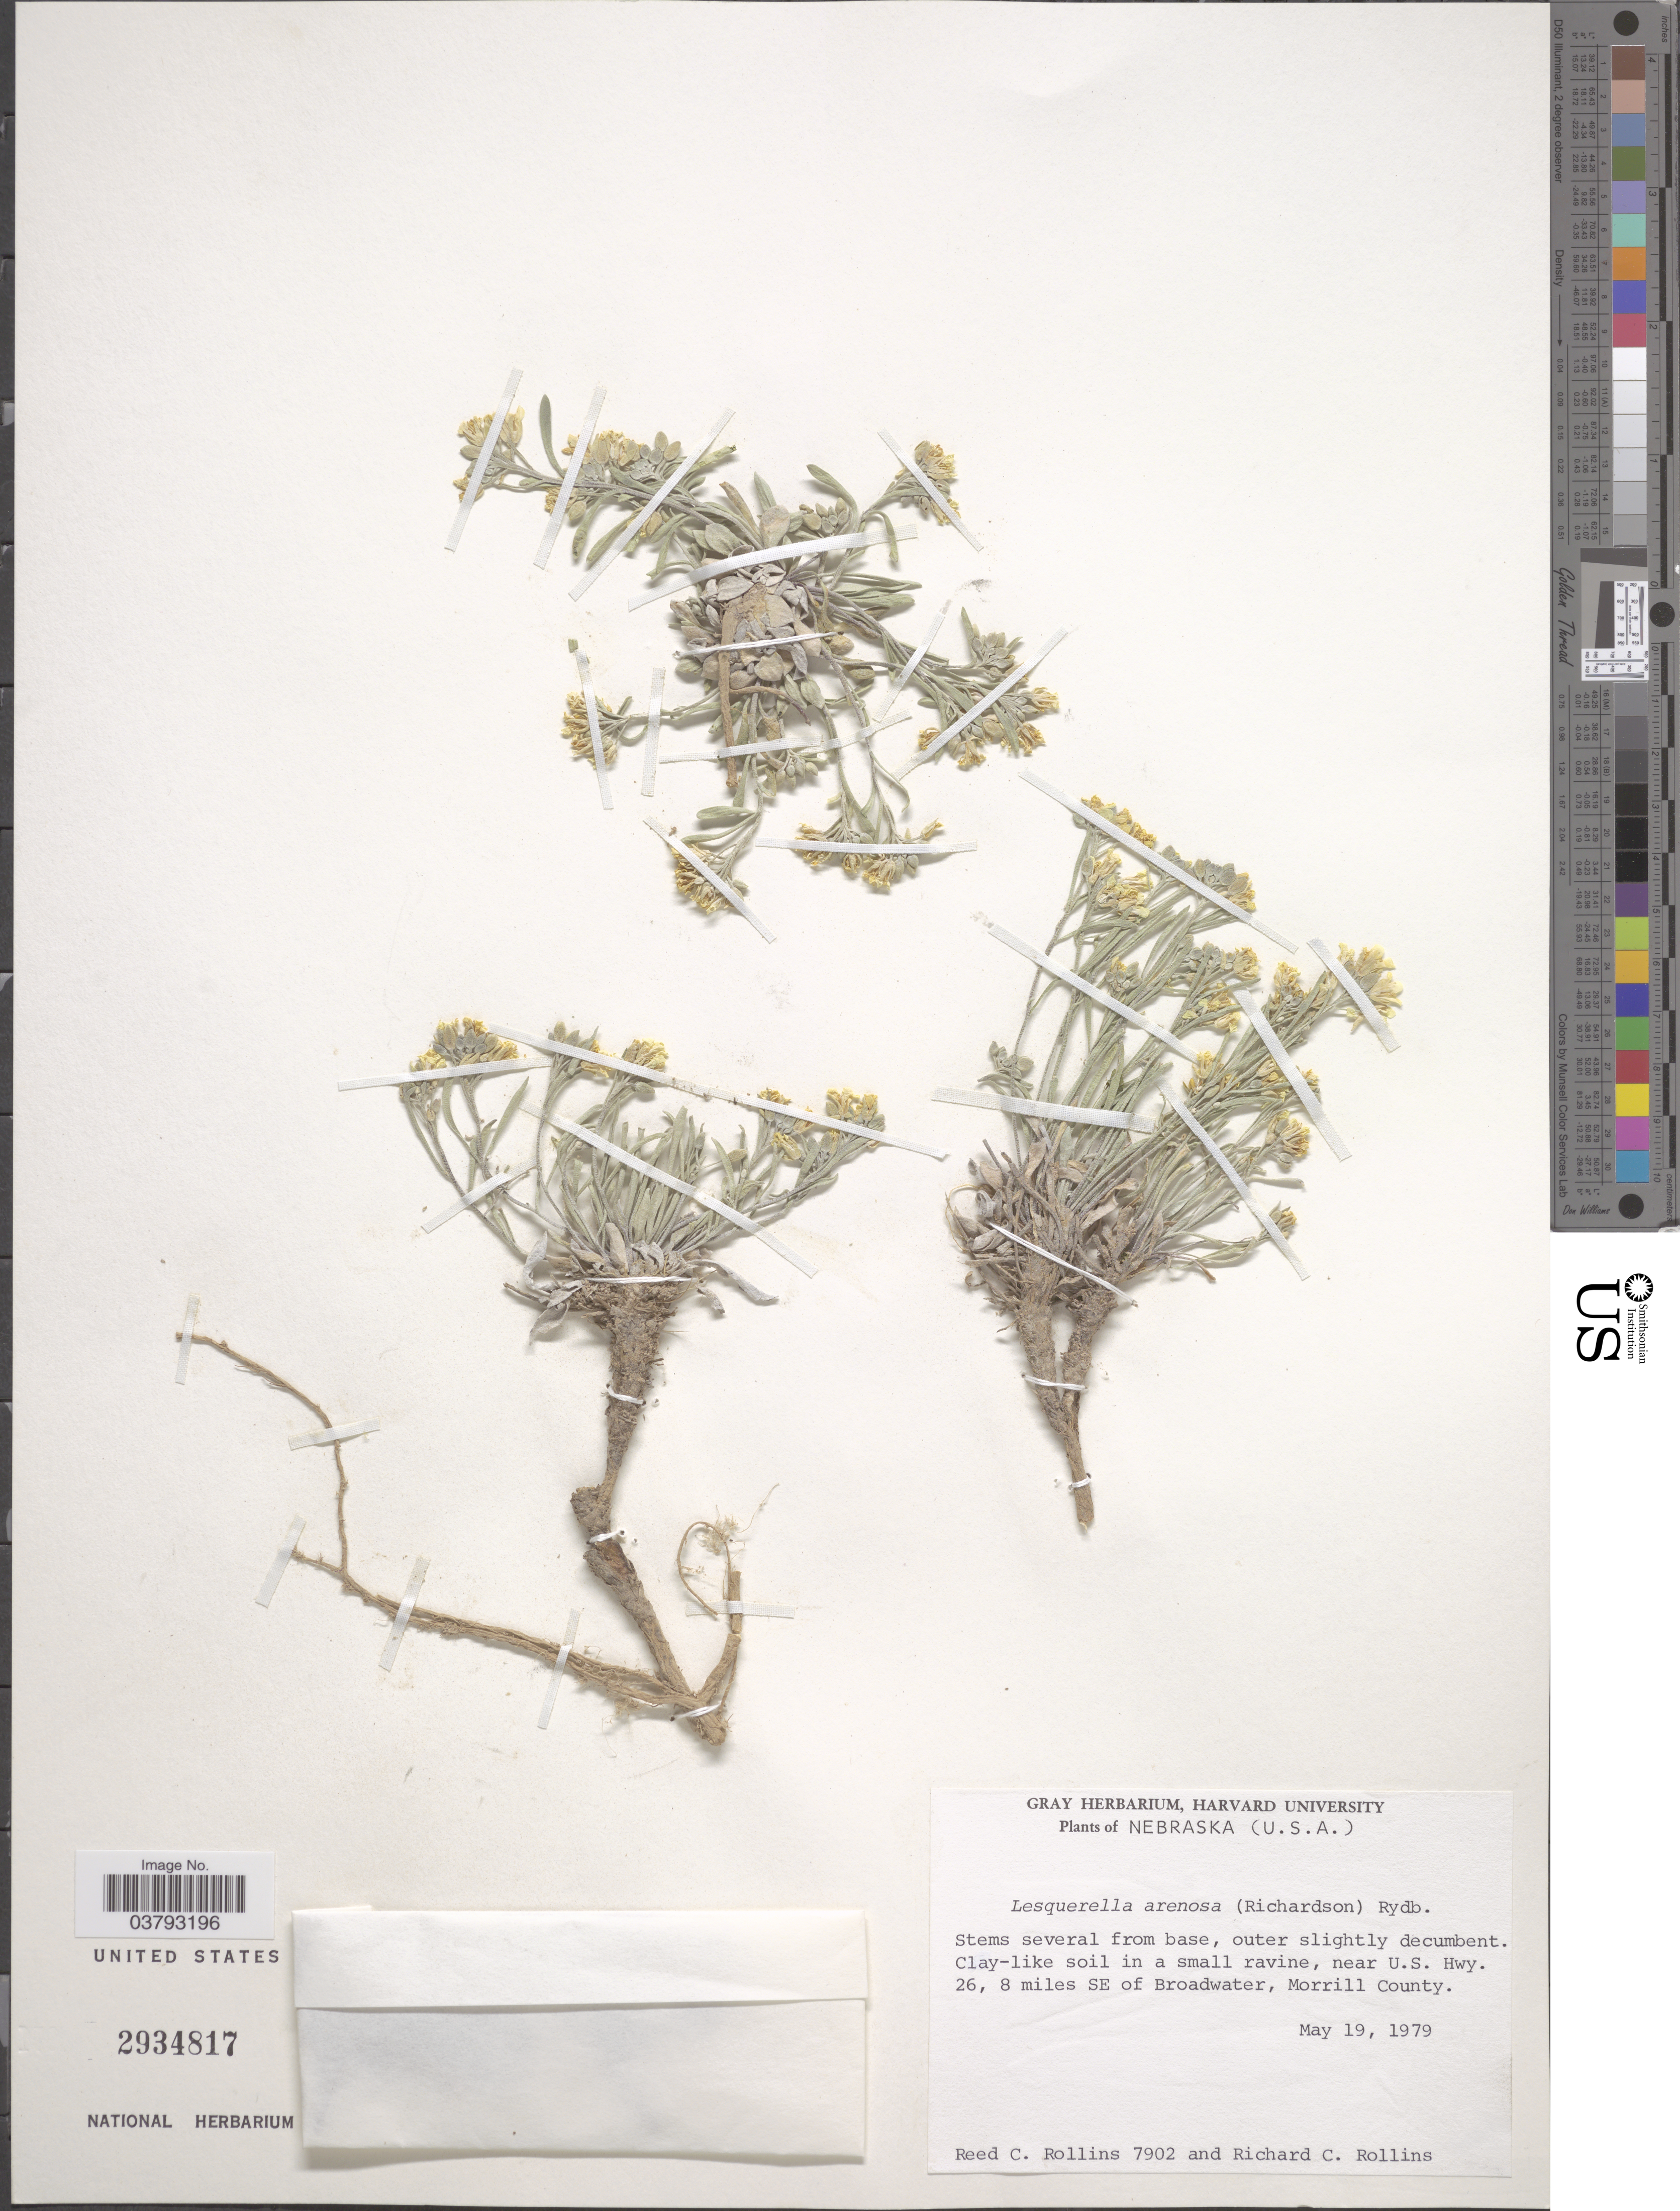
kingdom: Plantae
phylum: Tracheophyta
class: Magnoliopsida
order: Brassicales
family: Brassicaceae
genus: Lesquerella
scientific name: Lesquerella arenosa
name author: (Richardson) Rydb.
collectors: R. C. Rollins & R. C. Rollins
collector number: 7902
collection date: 1979-05-19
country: United States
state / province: Nebraska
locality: Near U.S. Hwy. 26, 8 miles SE of Broadwater, Morrill County.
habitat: clay-like soil in a small ravine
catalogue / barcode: US 2934817